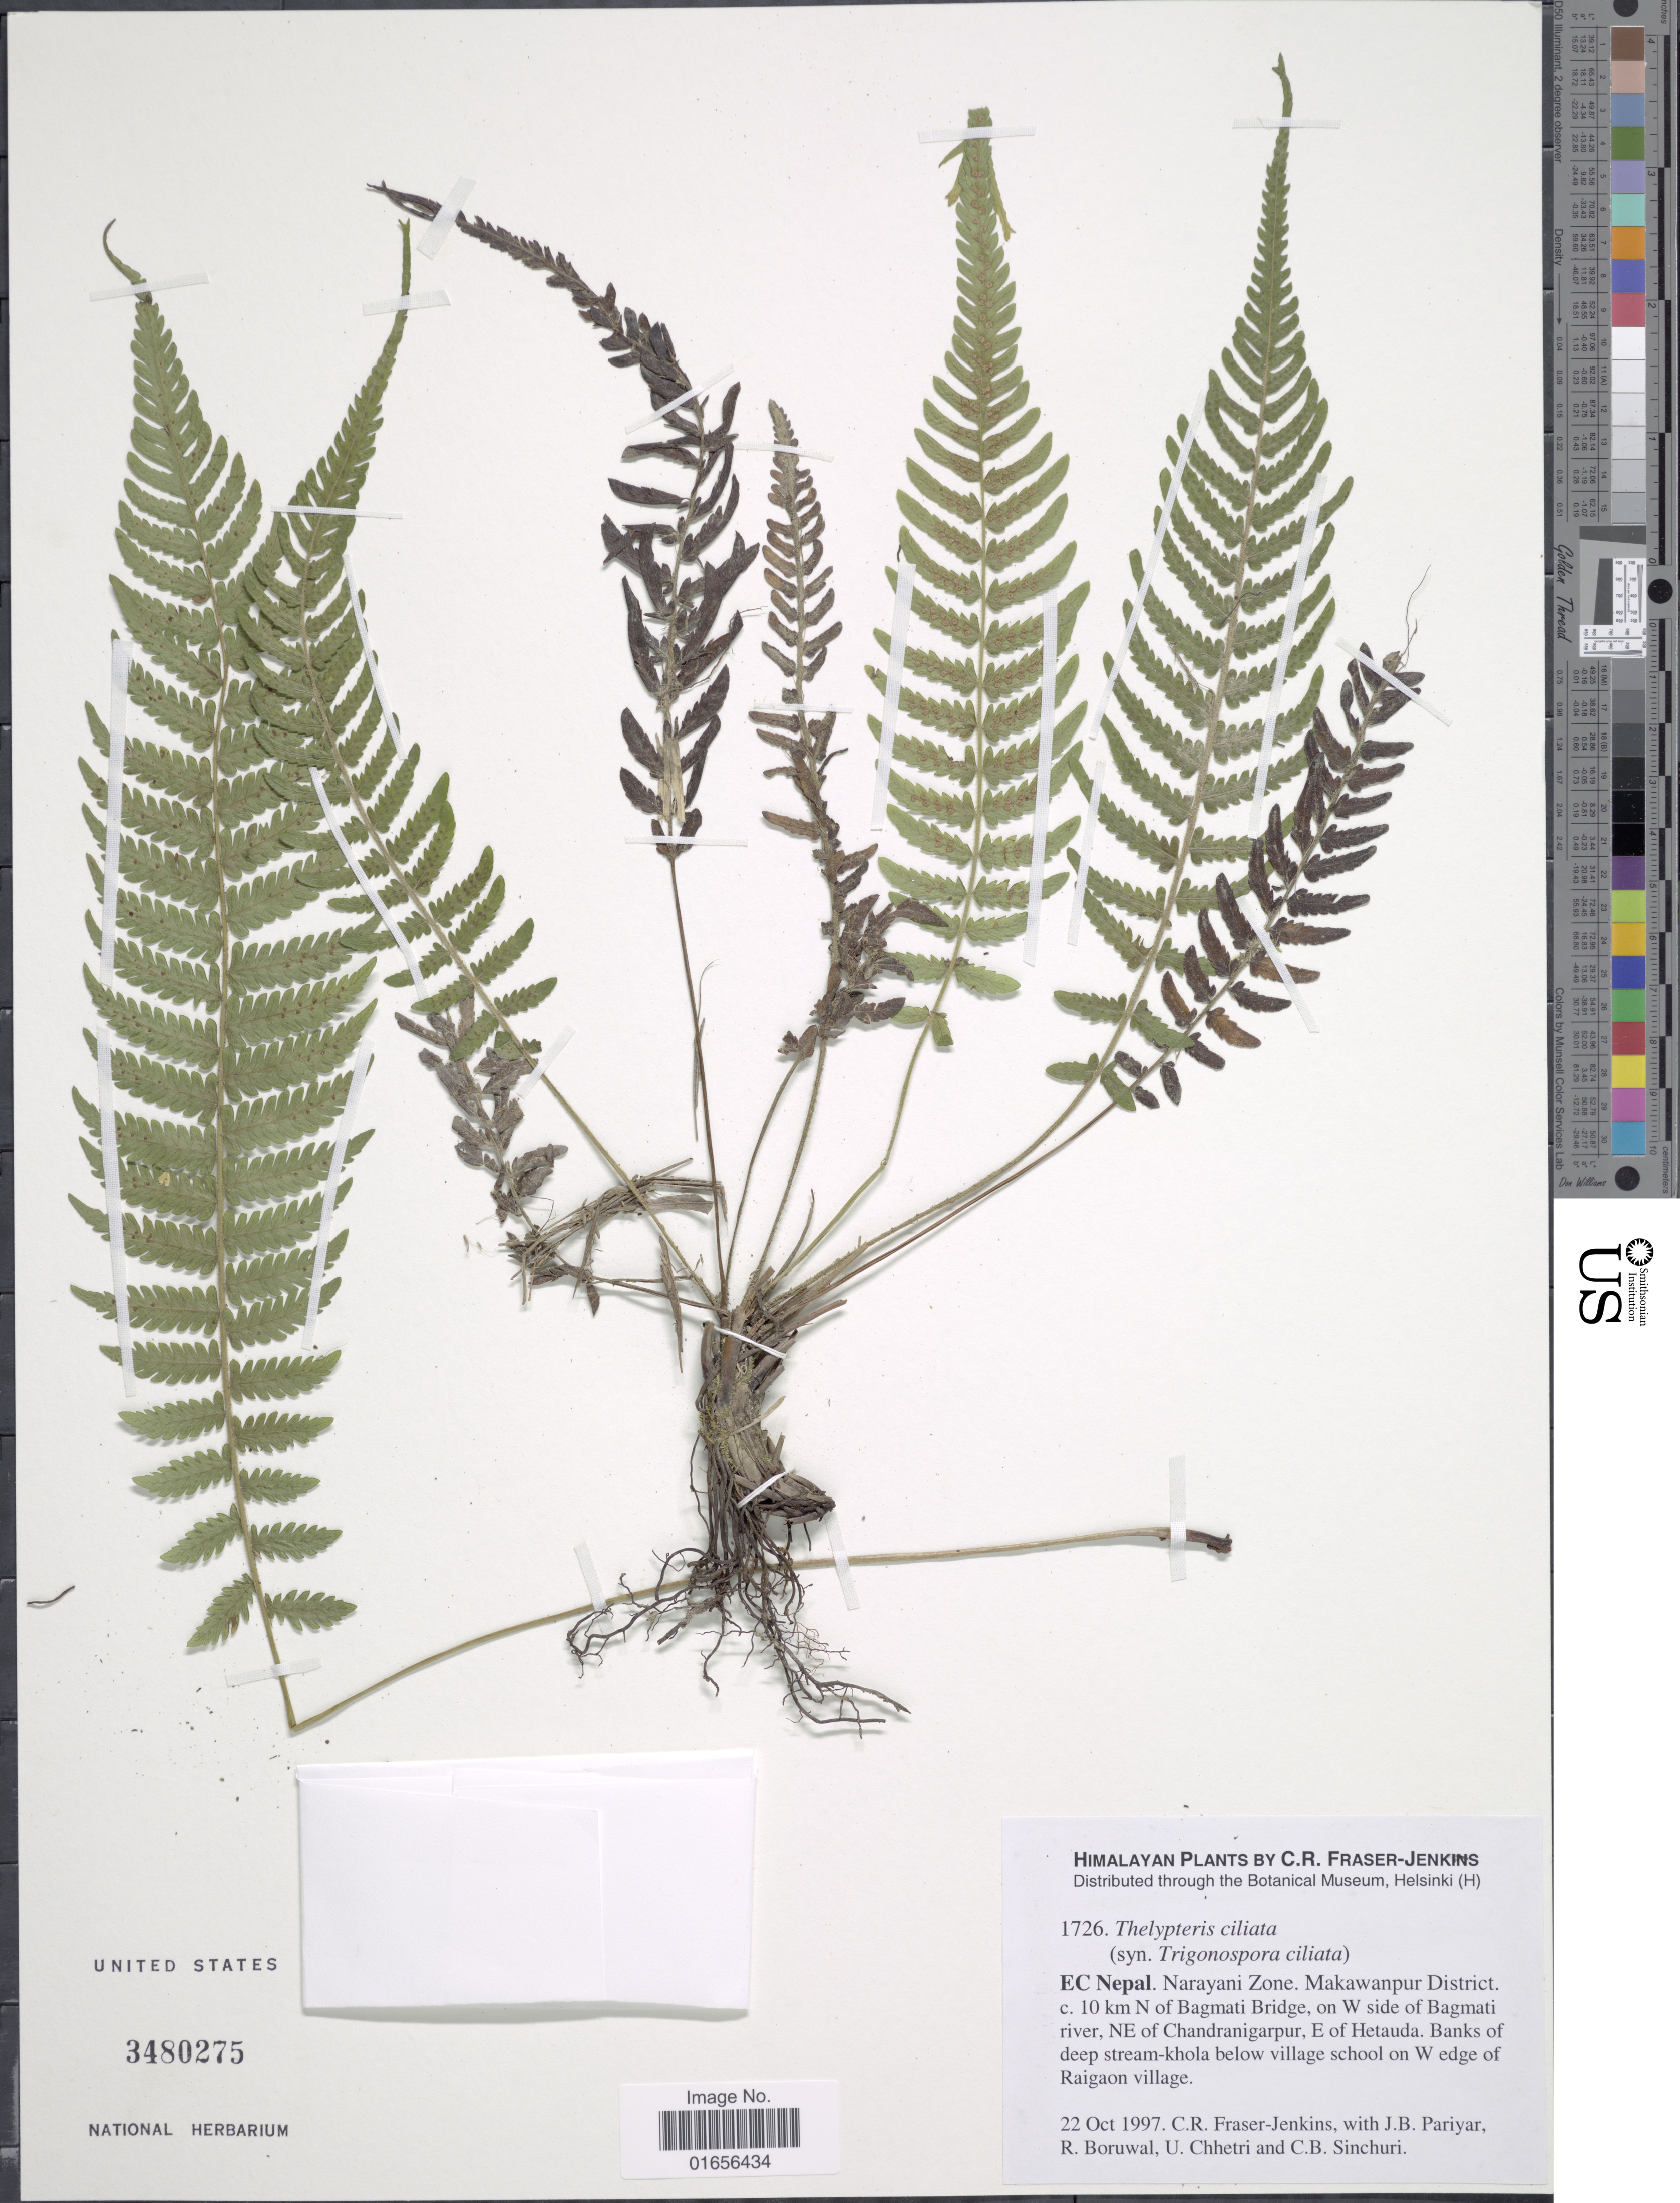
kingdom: Plantae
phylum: Tracheophyta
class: Polypodiopsida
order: Polypodiales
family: Thelypteridaceae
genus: Trigonospora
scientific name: Trigonospora ciliata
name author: (Benth.) Holttum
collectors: C. R. Fraser-Jenkins, J. Pariyar, R. Boruwal, U. Chhetri & C. Sinchuri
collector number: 1726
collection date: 1997-10-22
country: Nepal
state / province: Narayani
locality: Himalaya. EC Nepal. Narayani Zone. Makawanpur District. c.10 km N. of Bagmati Bridge, on W. side of Bagmati river, NE of Chandranigarpur, E. of Hetauda. Banks of deep stream-khola below village school on W. edge of Raigaon village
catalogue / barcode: US 3480275